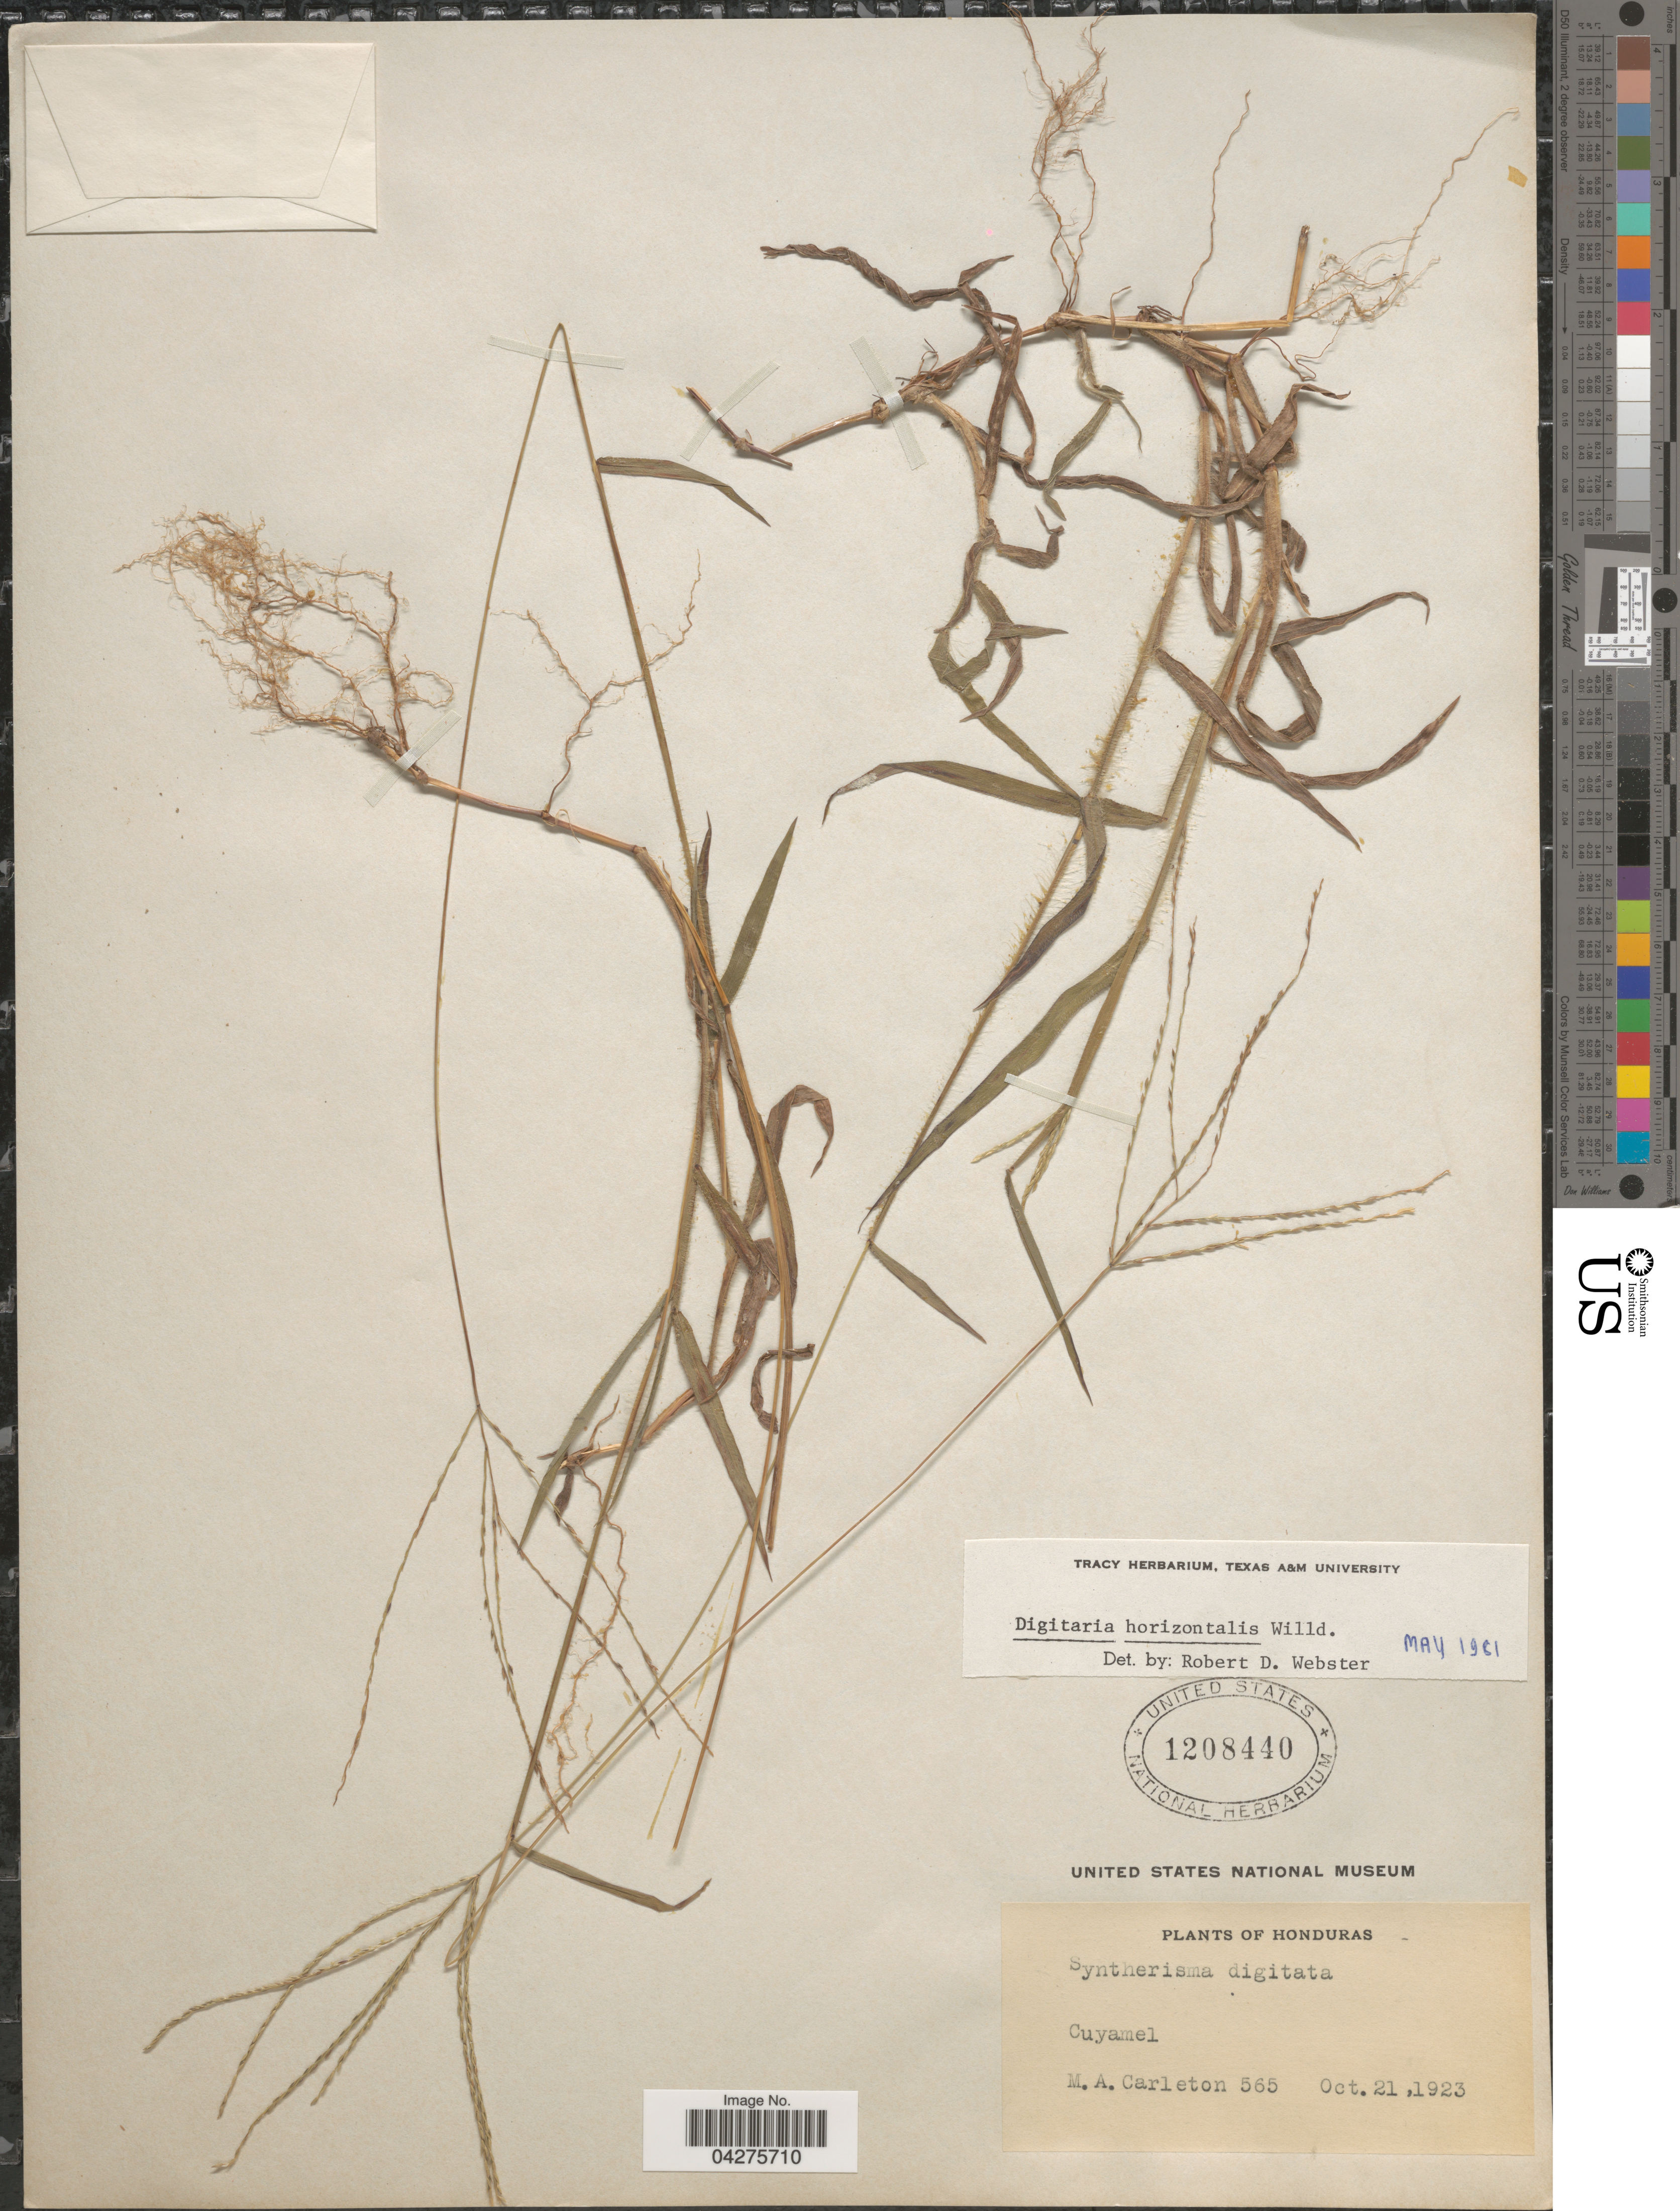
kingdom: Plantae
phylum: Tracheophyta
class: Liliopsida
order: Poales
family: Poaceae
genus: Digitaria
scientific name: Digitaria horizontalis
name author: Willd.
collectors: M. A. Carleton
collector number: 565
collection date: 1923-10-21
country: Honduras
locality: Cuyamel.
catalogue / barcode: US 1208440